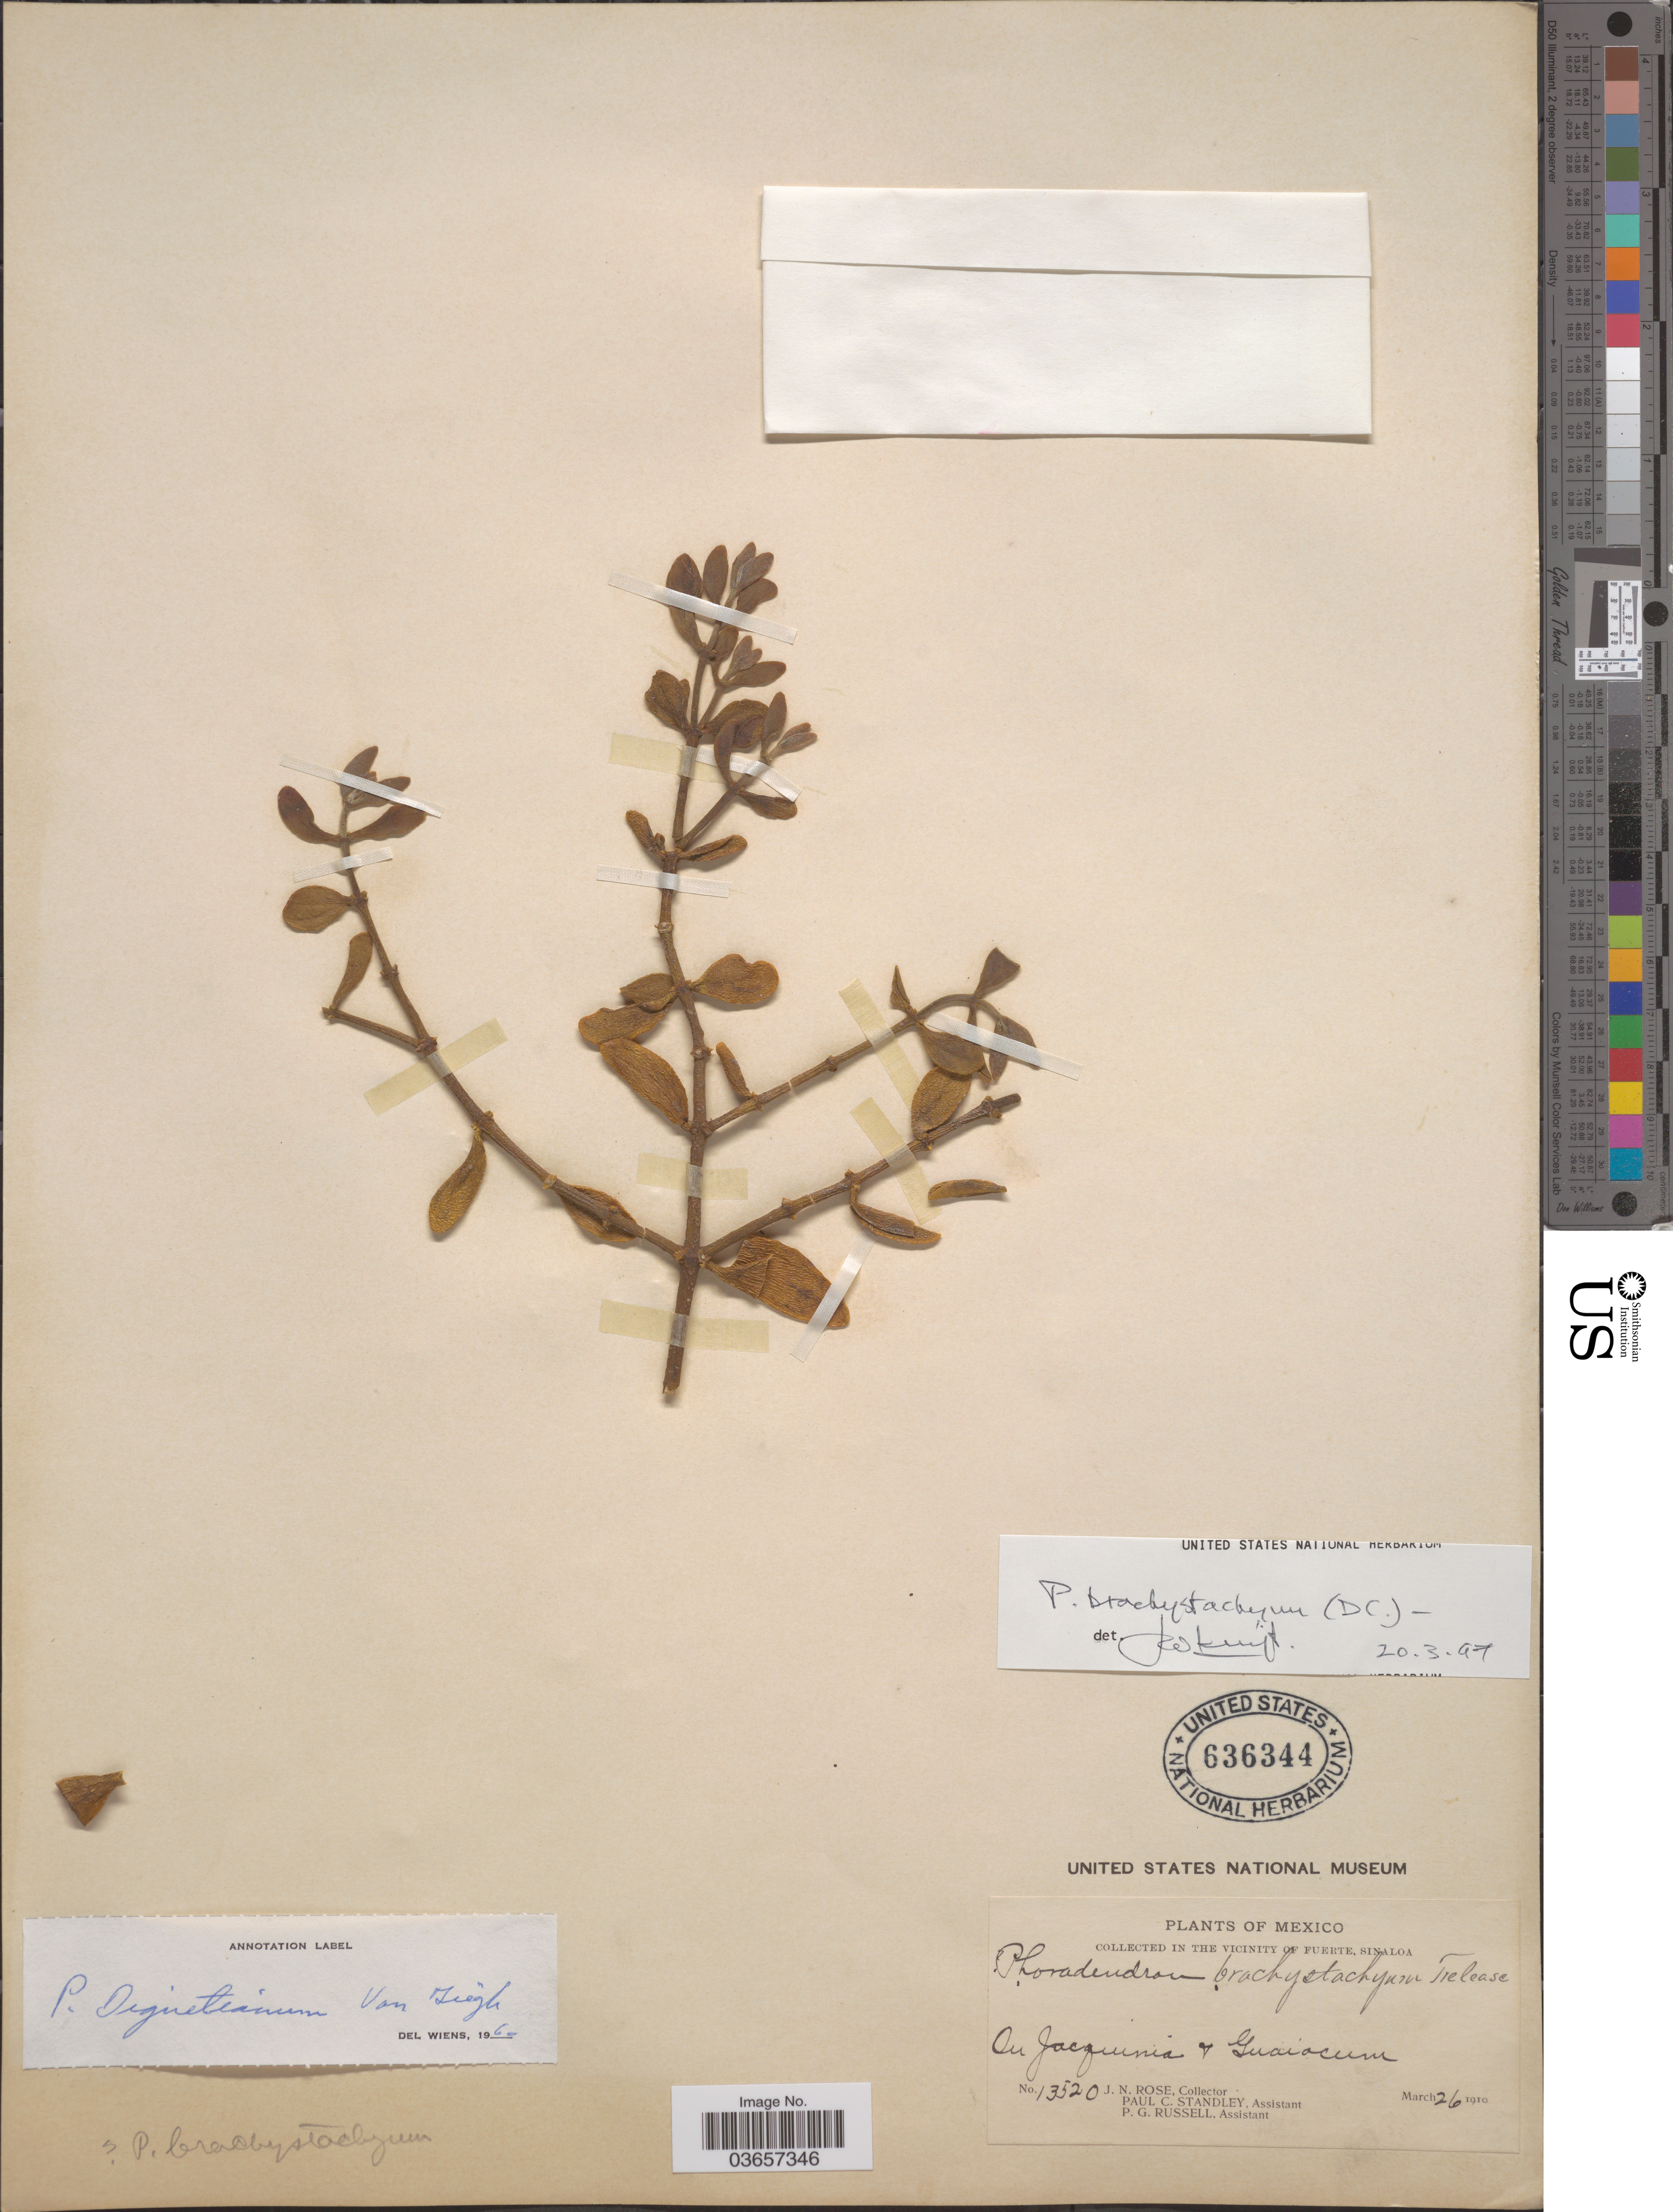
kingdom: Plantae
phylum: Tracheophyta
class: Magnoliopsida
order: Santalales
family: Viscaceae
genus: Phoradendron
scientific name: Phoradendron brachystachyum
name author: (DC.) Oliv.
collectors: J. N. Rose, P. C. Standley & P. G. Russell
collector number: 13520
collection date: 1910-03-26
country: Mexico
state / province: Sinaloa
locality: In the vicinity of Fuerte. On Jacquinia + Guaiacum.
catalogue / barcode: US 636344